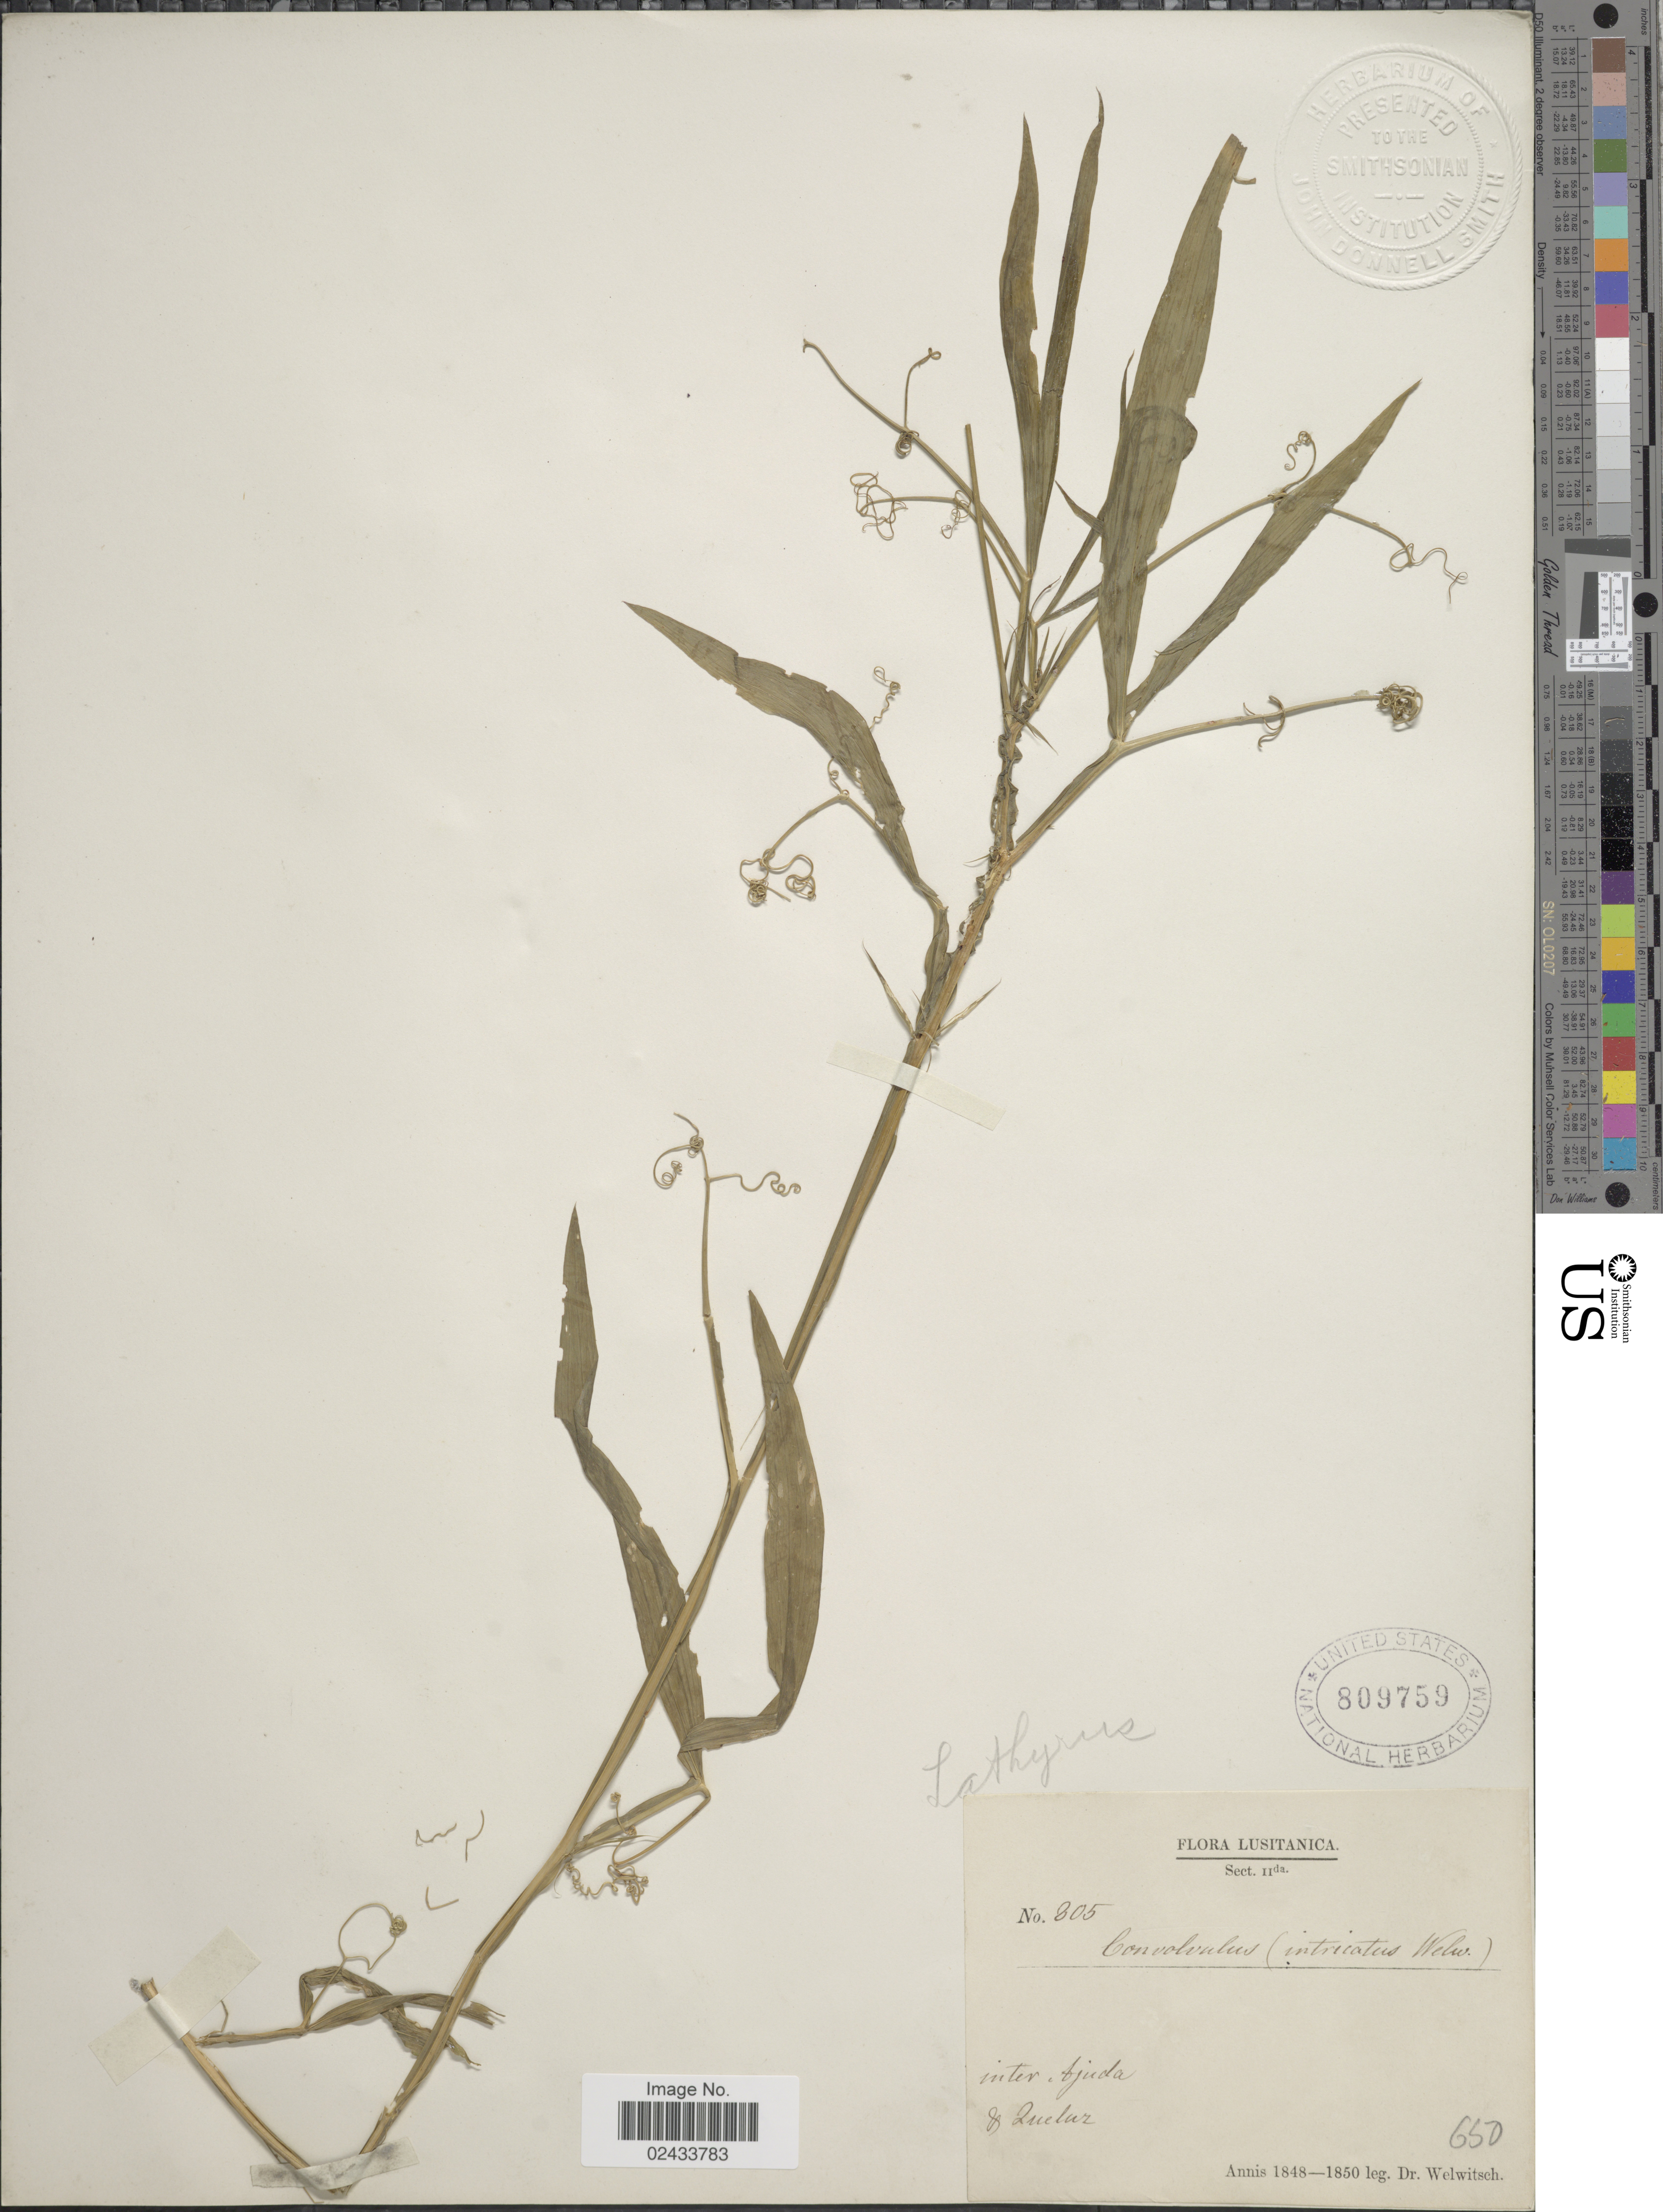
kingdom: Plantae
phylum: Tracheophyta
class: Magnoliopsida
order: Fabales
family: Fabaceae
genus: Lathyrus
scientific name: Lathyrus sp.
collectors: -. Welwitsch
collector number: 805/650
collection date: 1848/1850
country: Portugal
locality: Lusitanica, inter fjuda & Zuelar [interpreted]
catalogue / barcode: US 809759